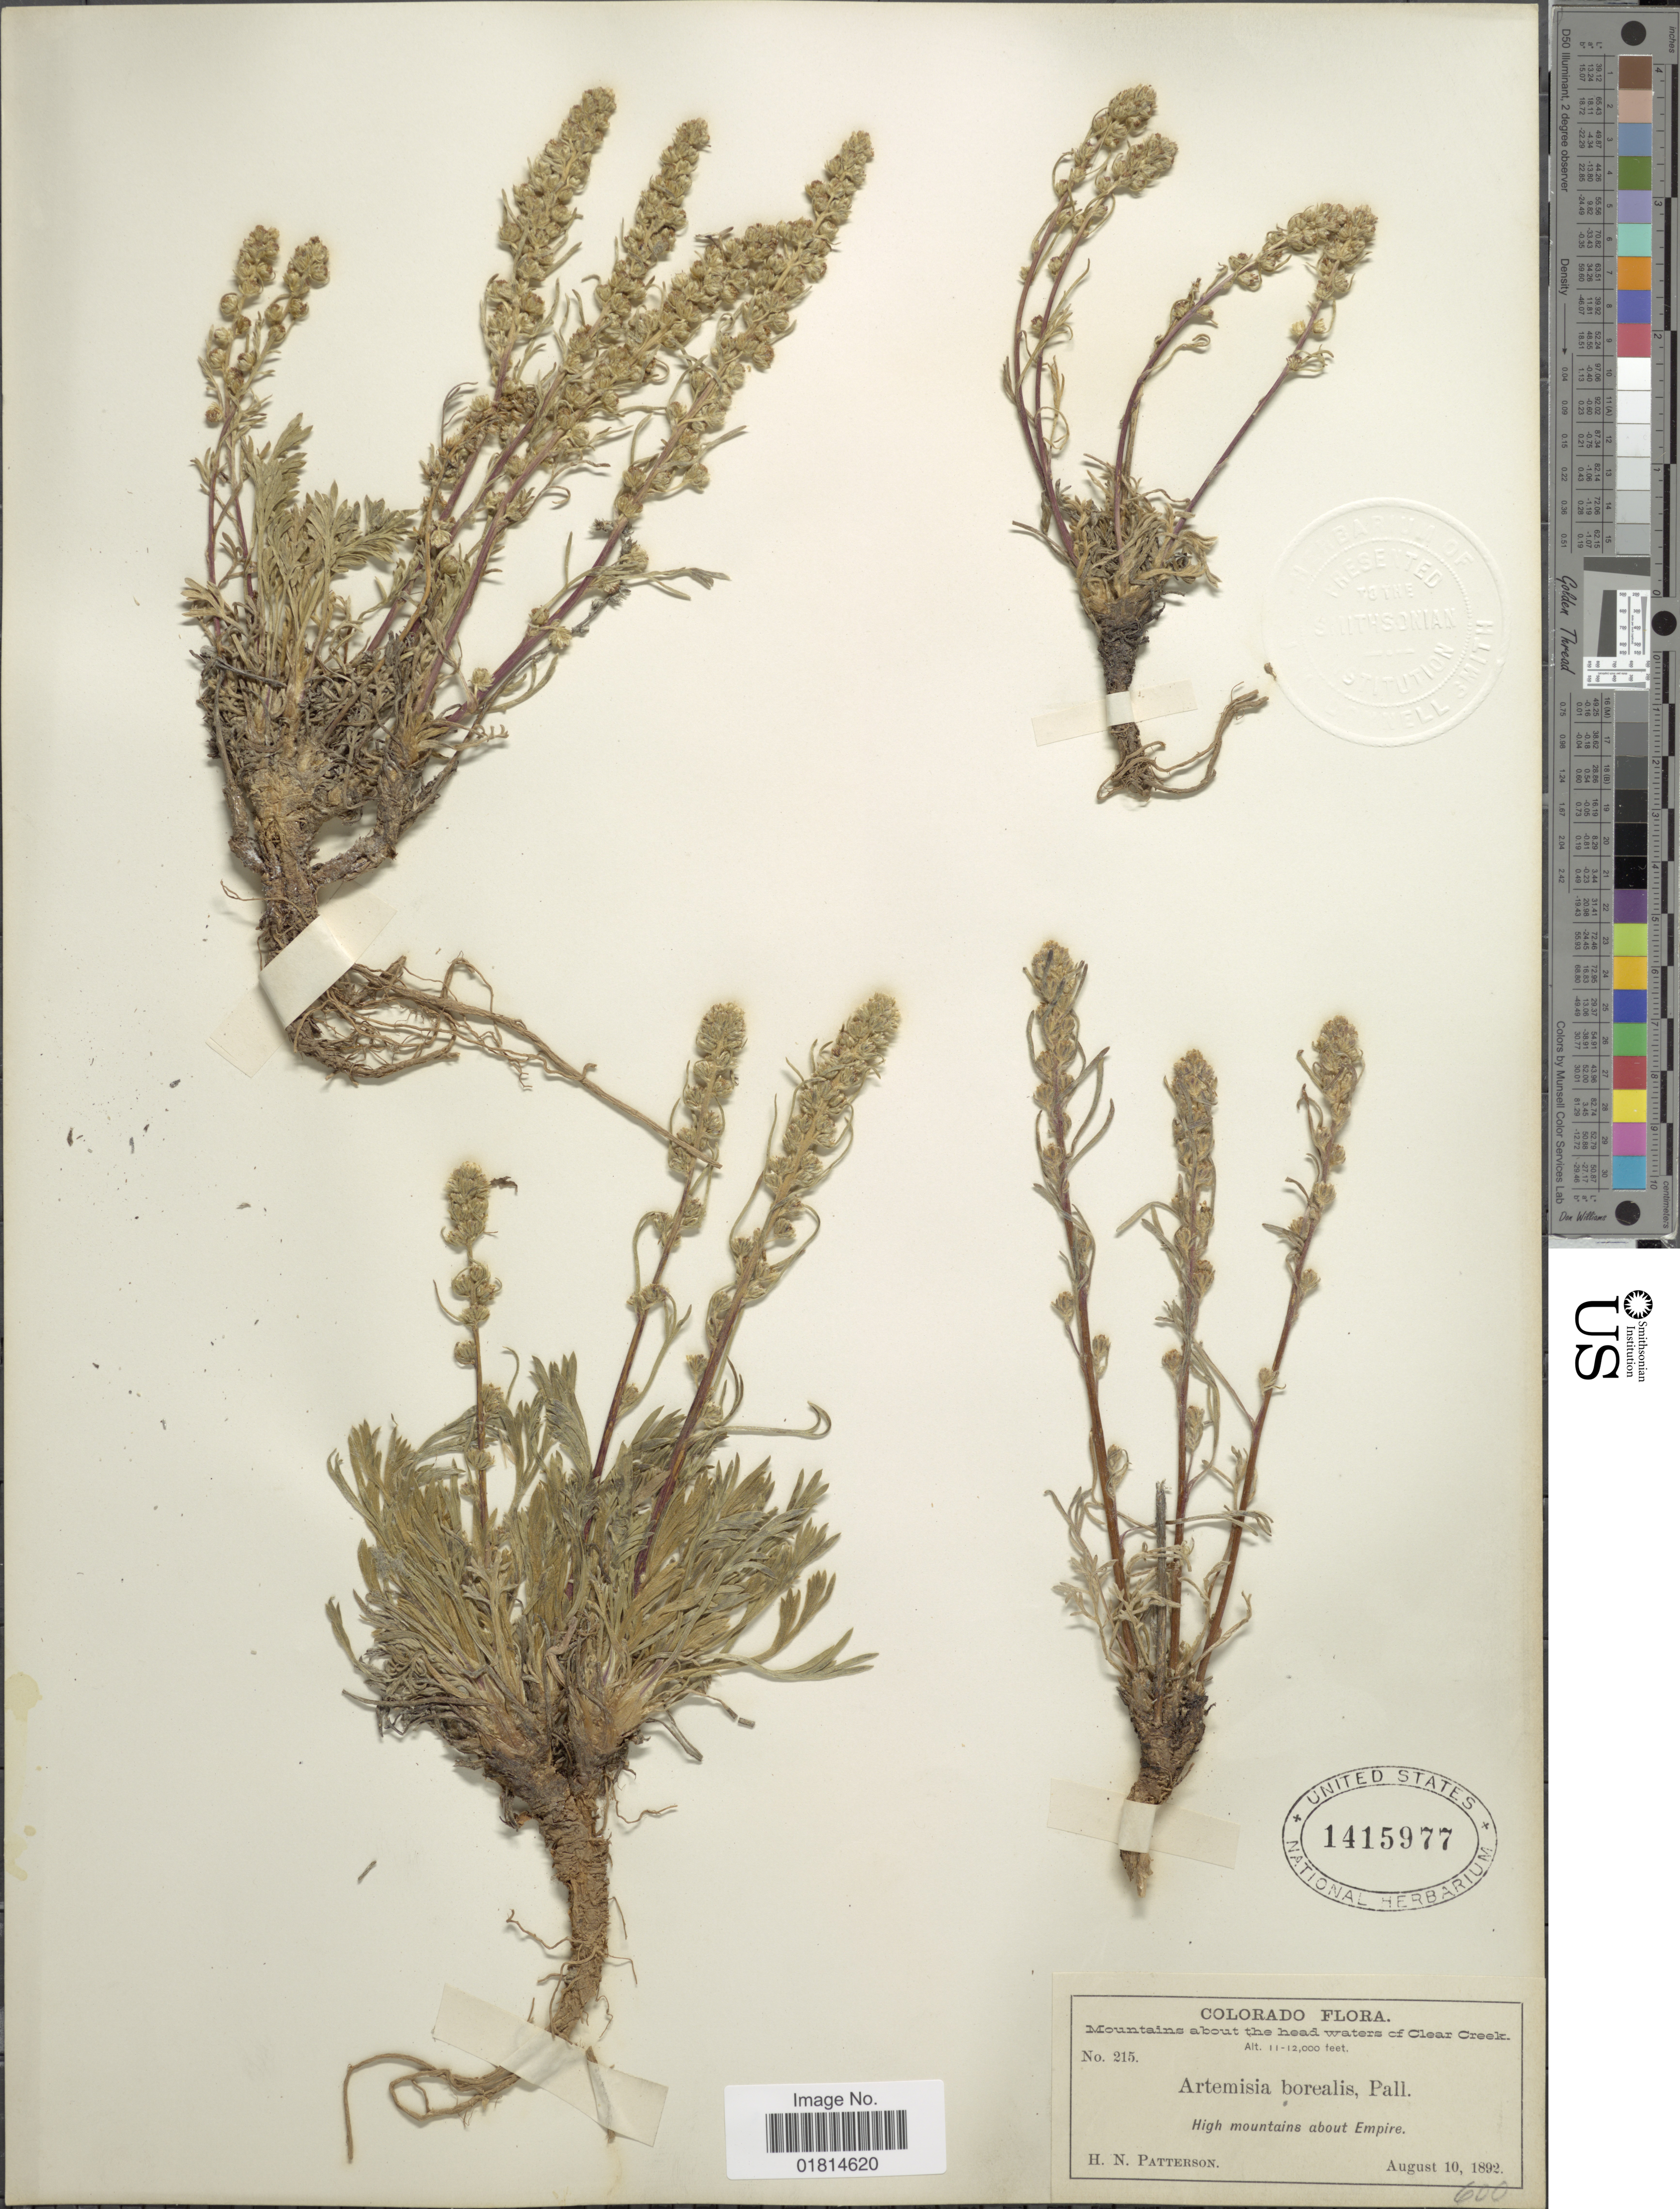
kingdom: Plantae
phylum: Tracheophyta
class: Magnoliopsida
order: Asterales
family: Asteraceae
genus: Artemisia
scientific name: Artemisia borealis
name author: Pall.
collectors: H. N. Patterson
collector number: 215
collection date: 1892-08-10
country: United States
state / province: Colorado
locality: Mountains about the head waters of Clear Creek. High mountains about Empire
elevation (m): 3353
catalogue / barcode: US 1415977